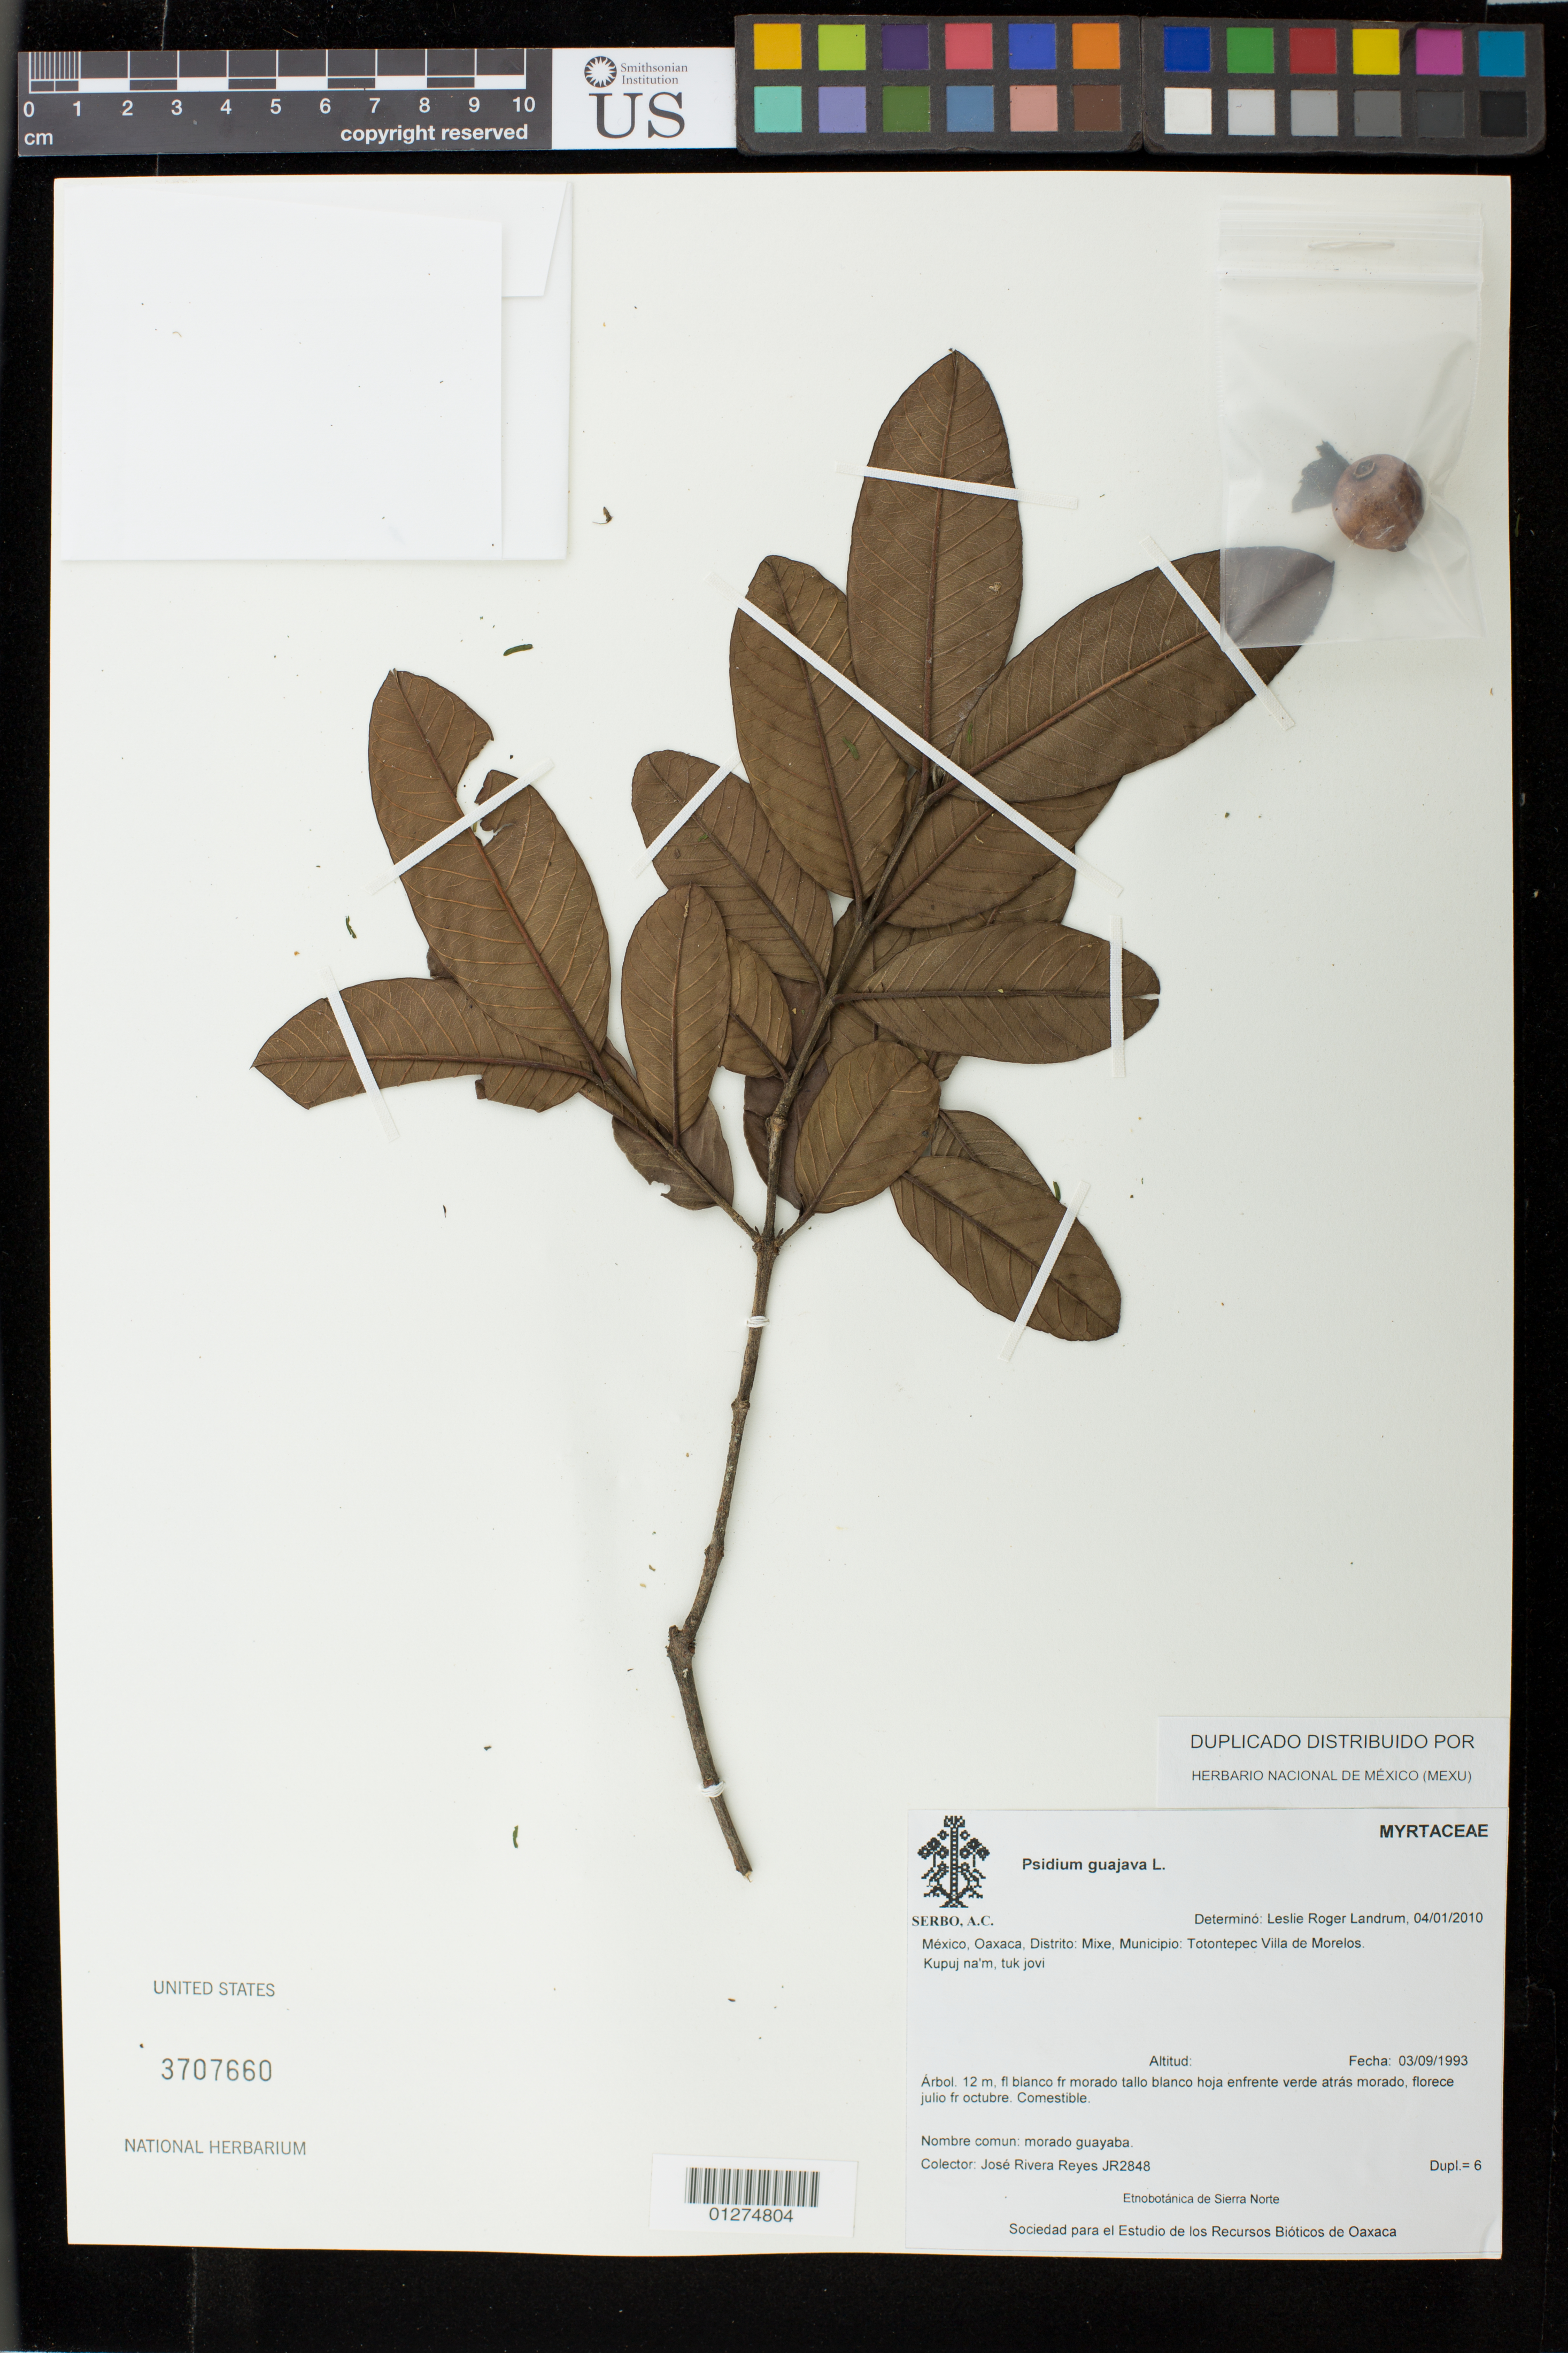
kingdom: Plantae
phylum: Tracheophyta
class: Magnoliopsida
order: Myrtales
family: Myrtaceae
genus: Psidium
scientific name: Psidium guajava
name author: L.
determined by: Landrum, L. R.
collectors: J. Reyes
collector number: JR2848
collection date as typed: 03/09/1993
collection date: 1993-09-03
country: Mexico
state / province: Oaxaca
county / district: Sierra Mixe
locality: Municipio: Totontepec Villa de Morelos, Kupuj na'm, tuk jovi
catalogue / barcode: US 3707660